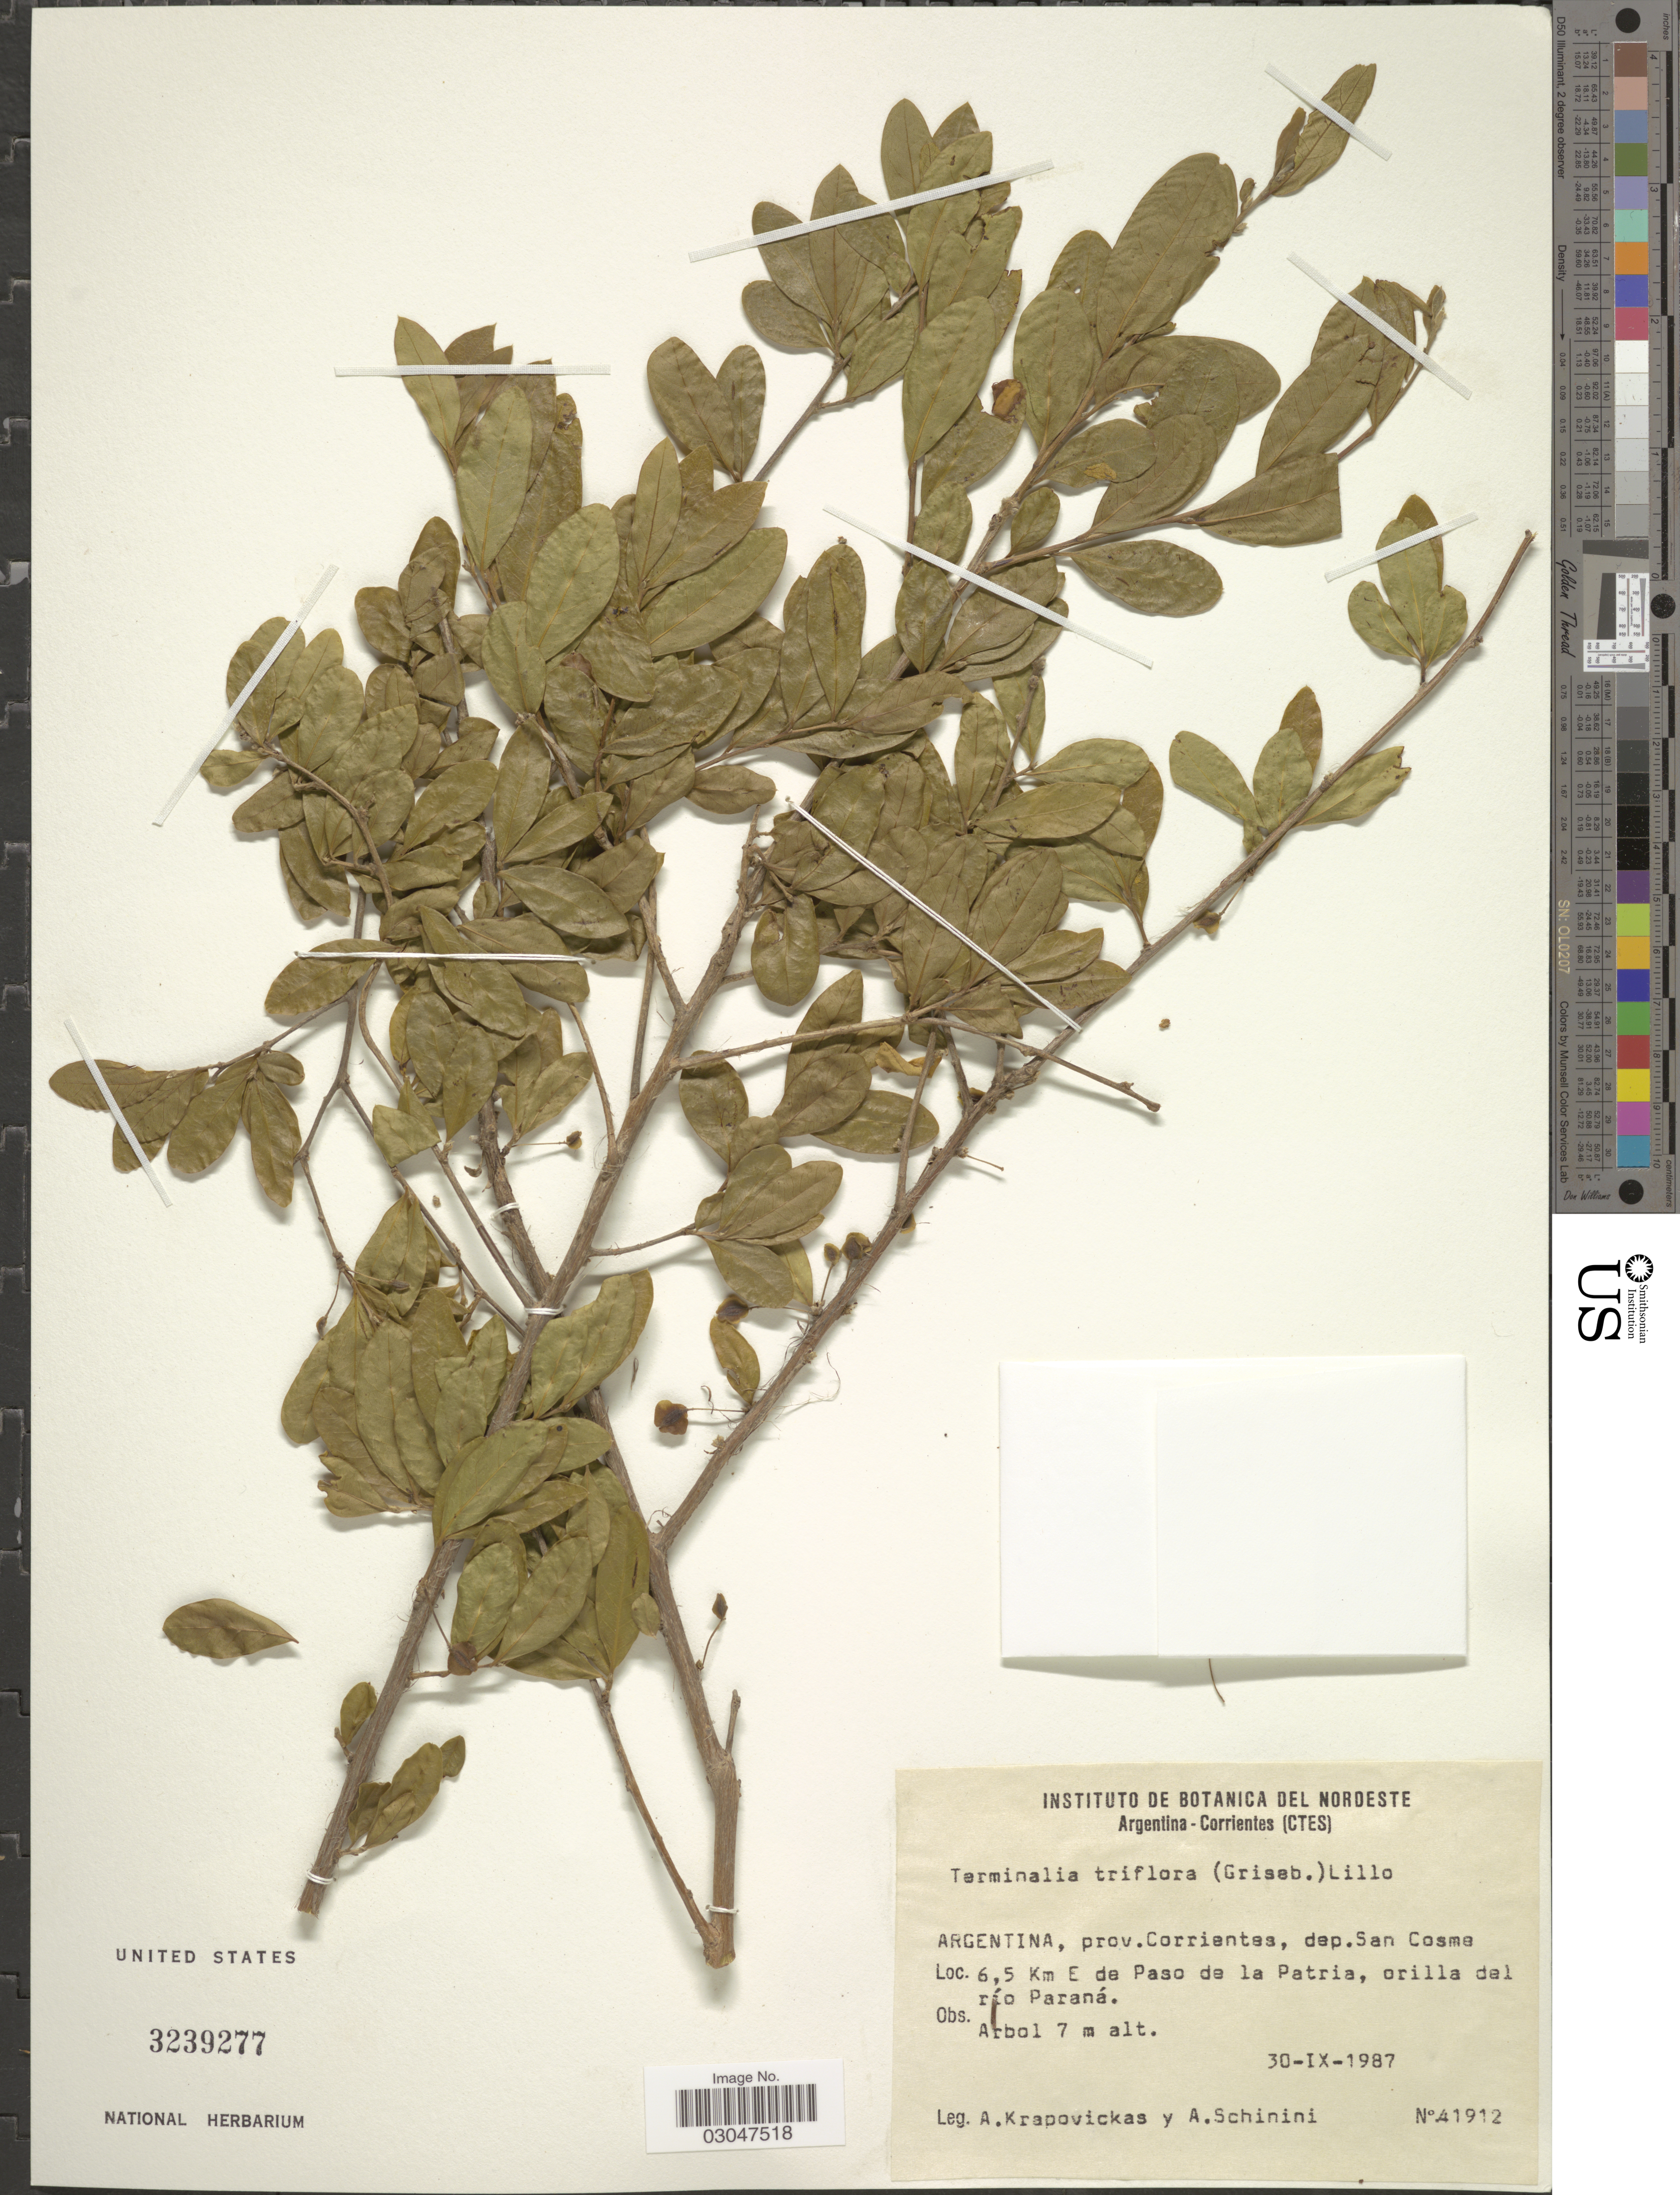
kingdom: Plantae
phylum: Tracheophyta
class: Magnoliopsida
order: Myrtales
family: Combretaceae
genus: Terminalia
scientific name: Terminalia triflora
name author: (Griseb.) Lillo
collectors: A. Krapovickas & A. Schinini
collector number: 41912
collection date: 1987-09-30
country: Argentina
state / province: Corrientes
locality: Dep. San Cosme. 6,5 Km E de Paso de la Patria, orilla del río Paraná.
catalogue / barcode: US 3239277